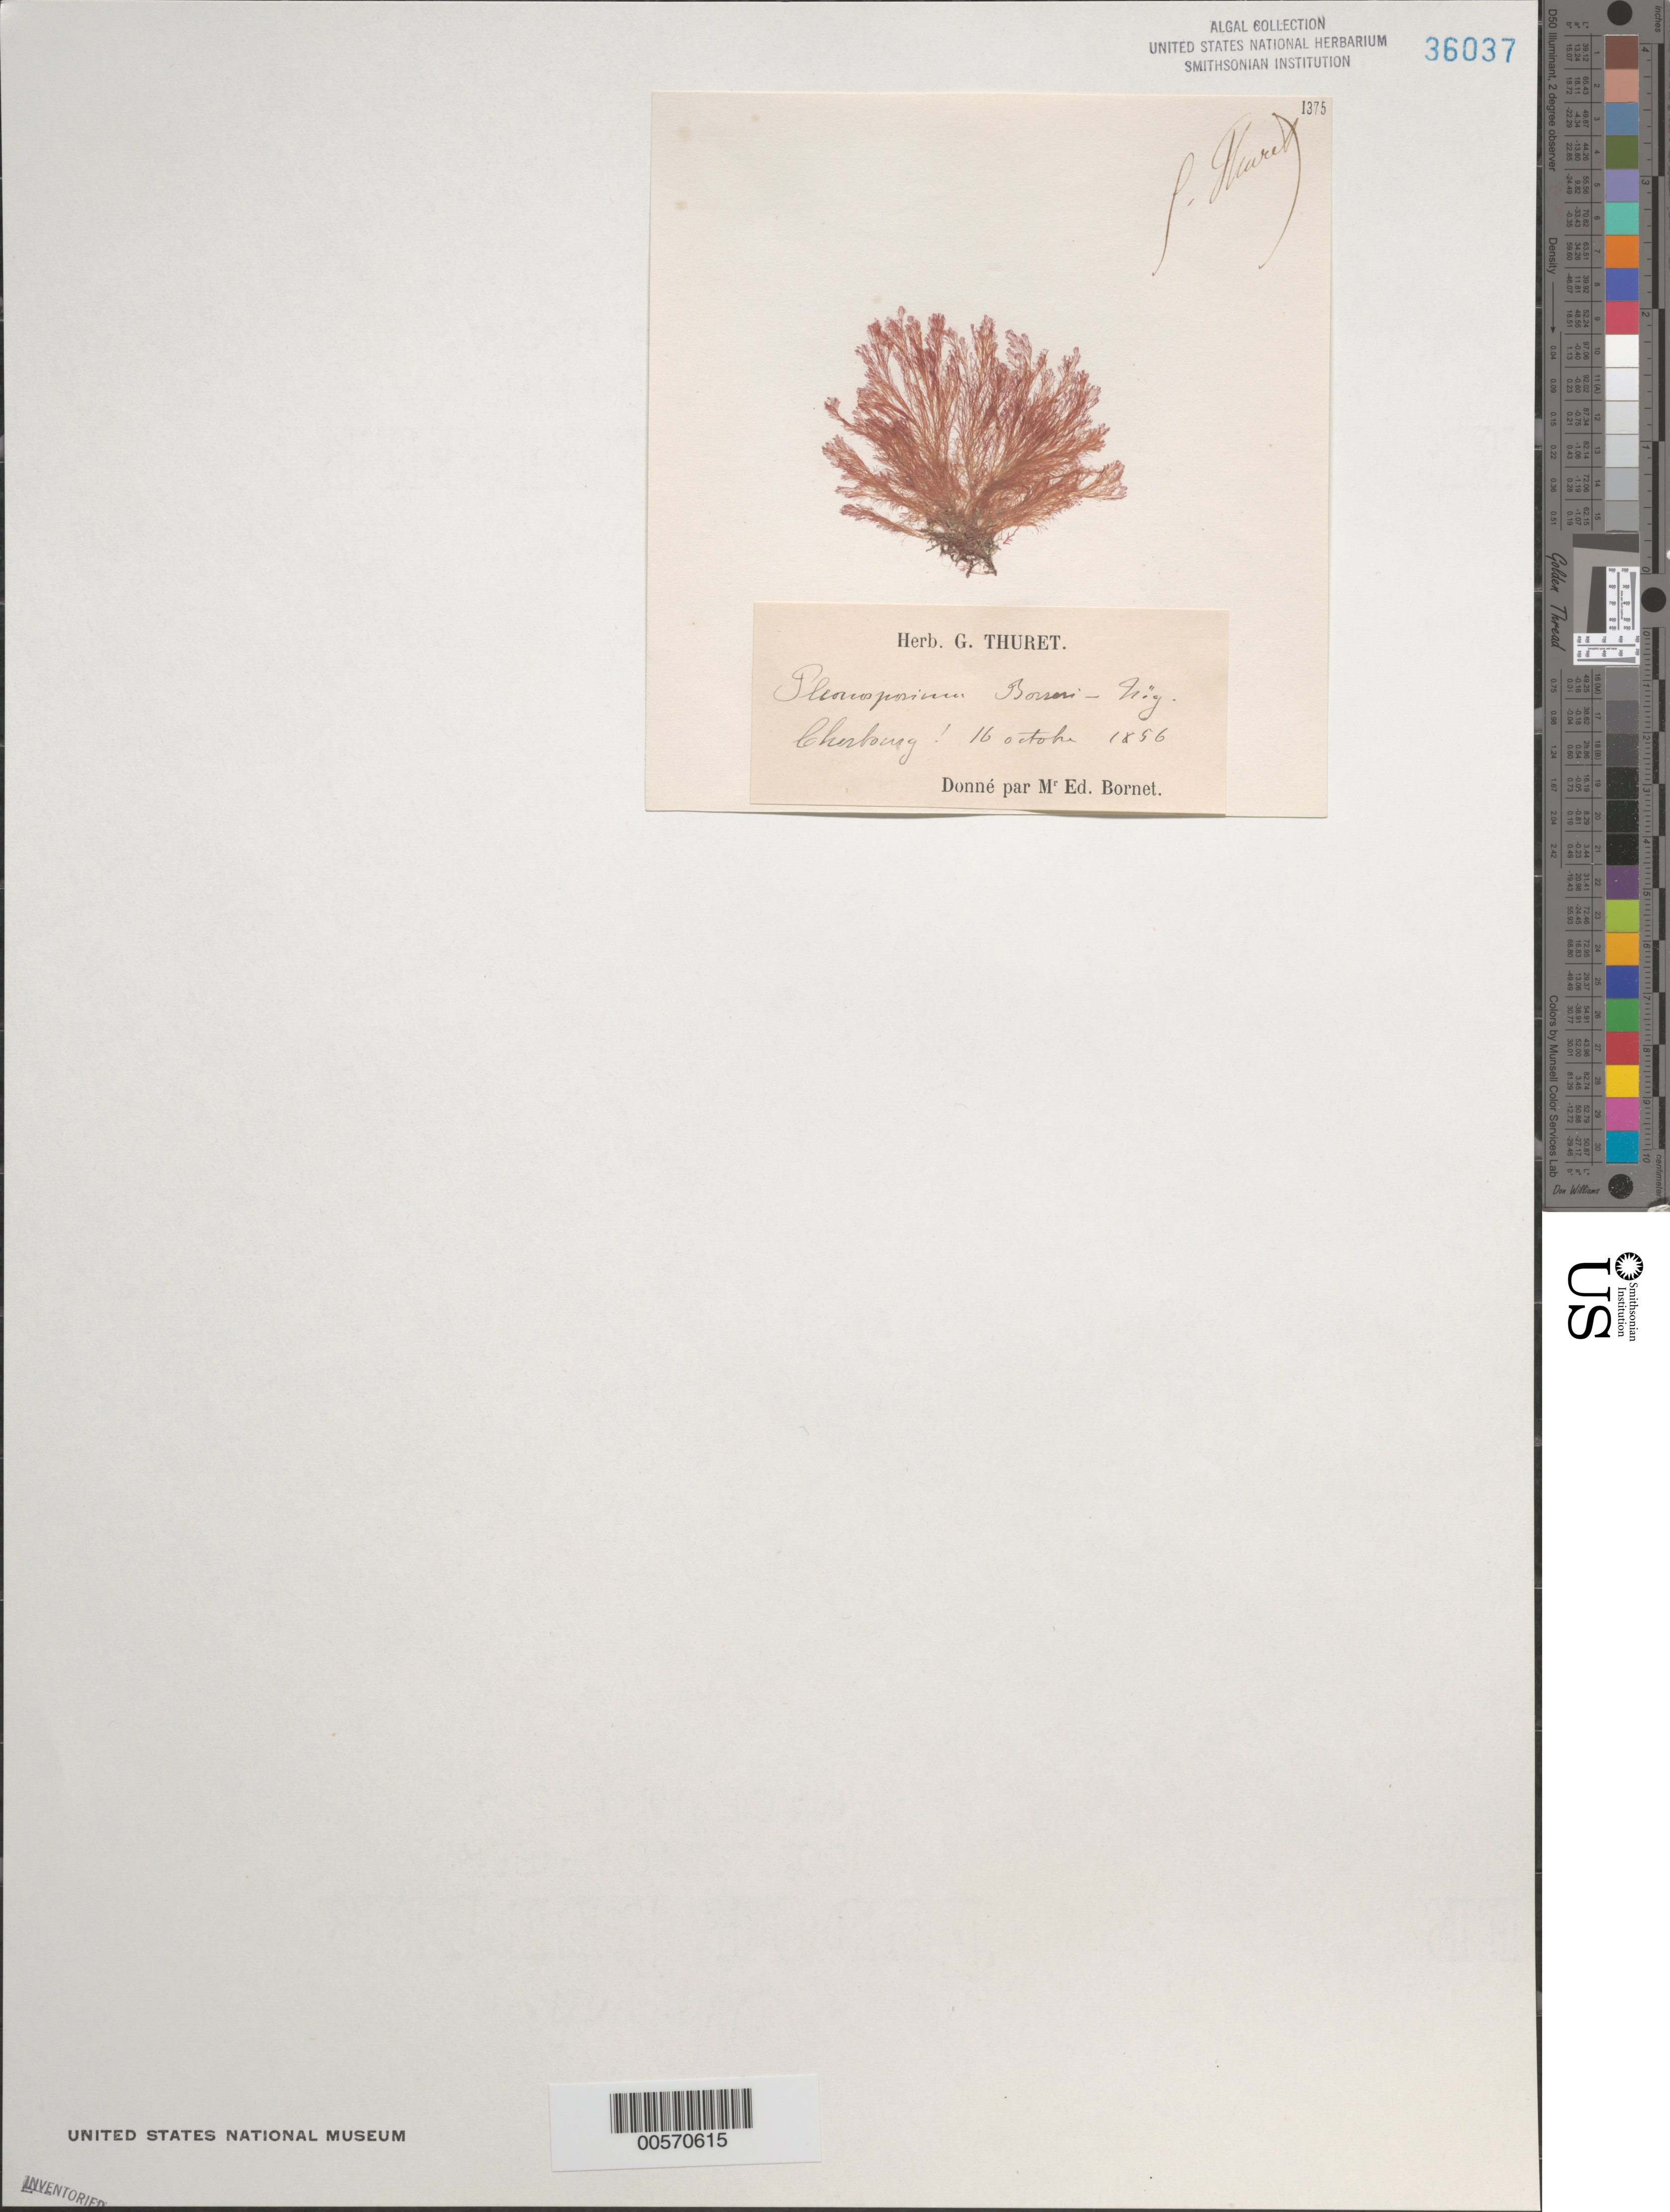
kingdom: Plantae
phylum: Rhodophyta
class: Florideophyceae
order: Ceramiales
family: Wrangeliaceae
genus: Pleonosporium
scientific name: Pleonosporium borreri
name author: (Sm.) Näg.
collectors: G. A. Thuret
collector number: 1375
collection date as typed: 16 Oct 1856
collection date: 1856-10-16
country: France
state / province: Normandie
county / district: Manche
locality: Cherbourg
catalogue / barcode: US 36037